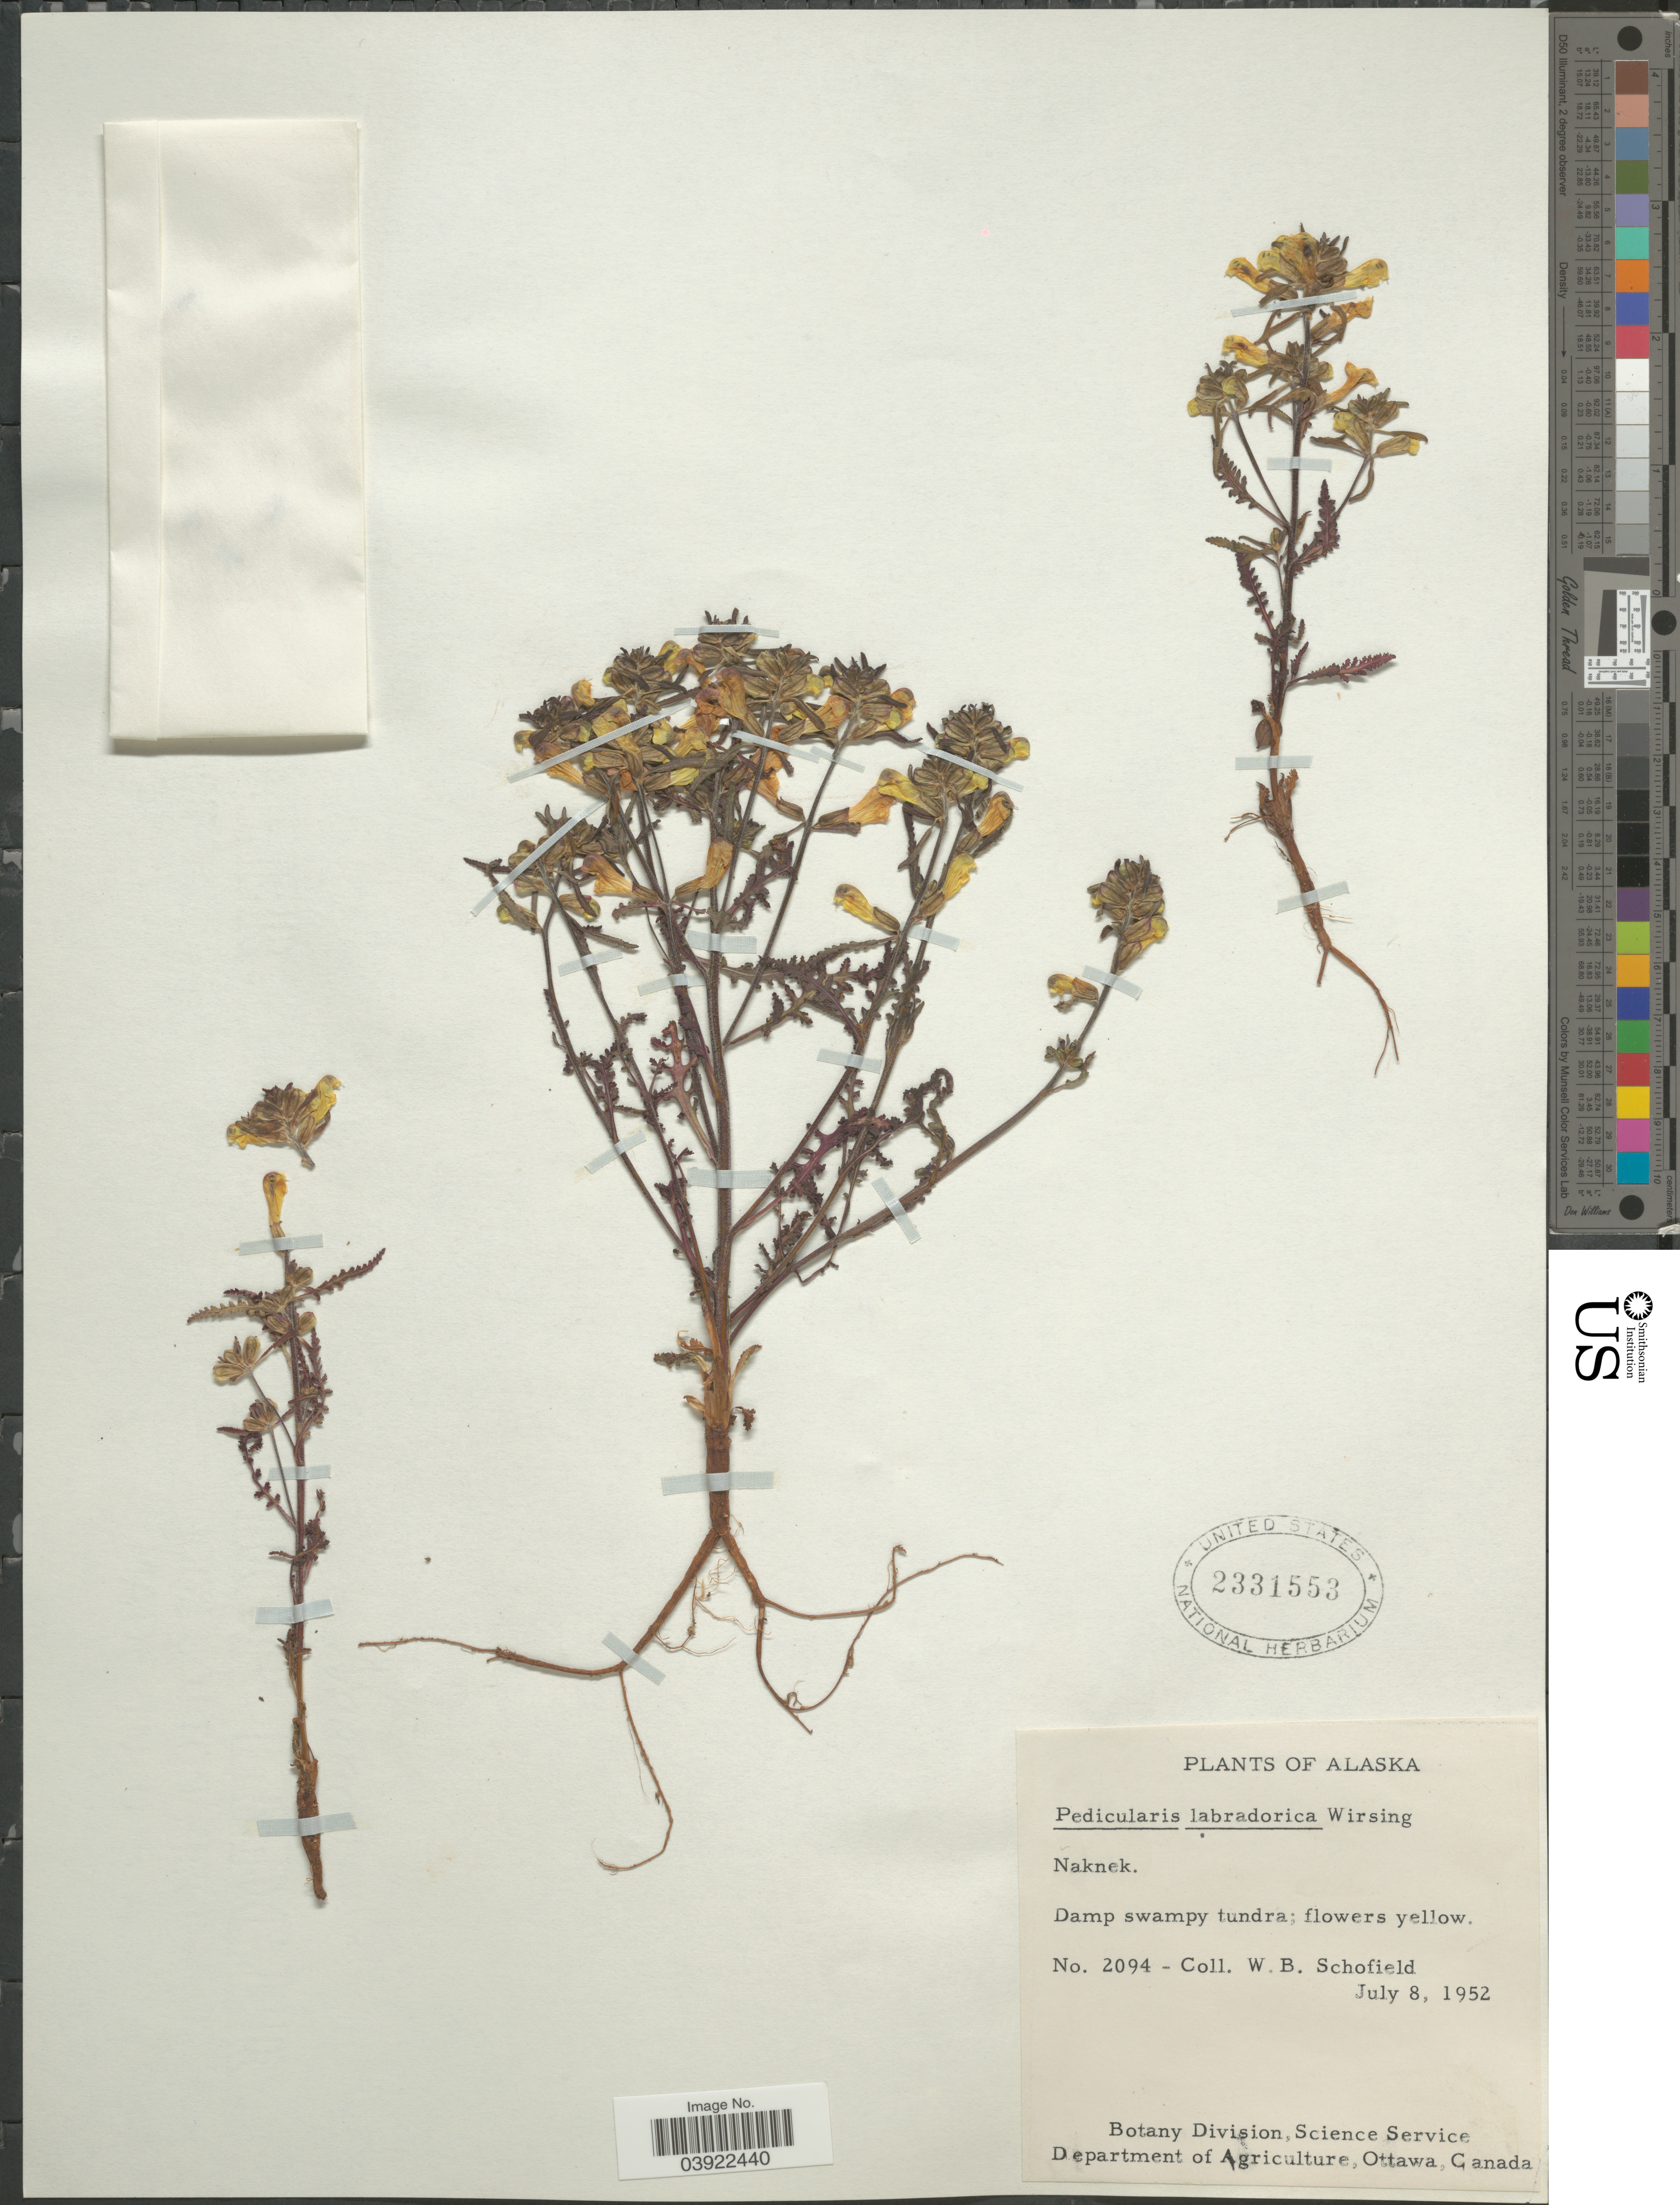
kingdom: Plantae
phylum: Tracheophyta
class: Magnoliopsida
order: Lamiales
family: Orobanchaceae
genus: Pedicularis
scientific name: Pedicularis labradorica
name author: Wirsing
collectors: W. Schofield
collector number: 2094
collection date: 1952-07-08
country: United States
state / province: Alaska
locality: Naknek.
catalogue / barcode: US 2331553